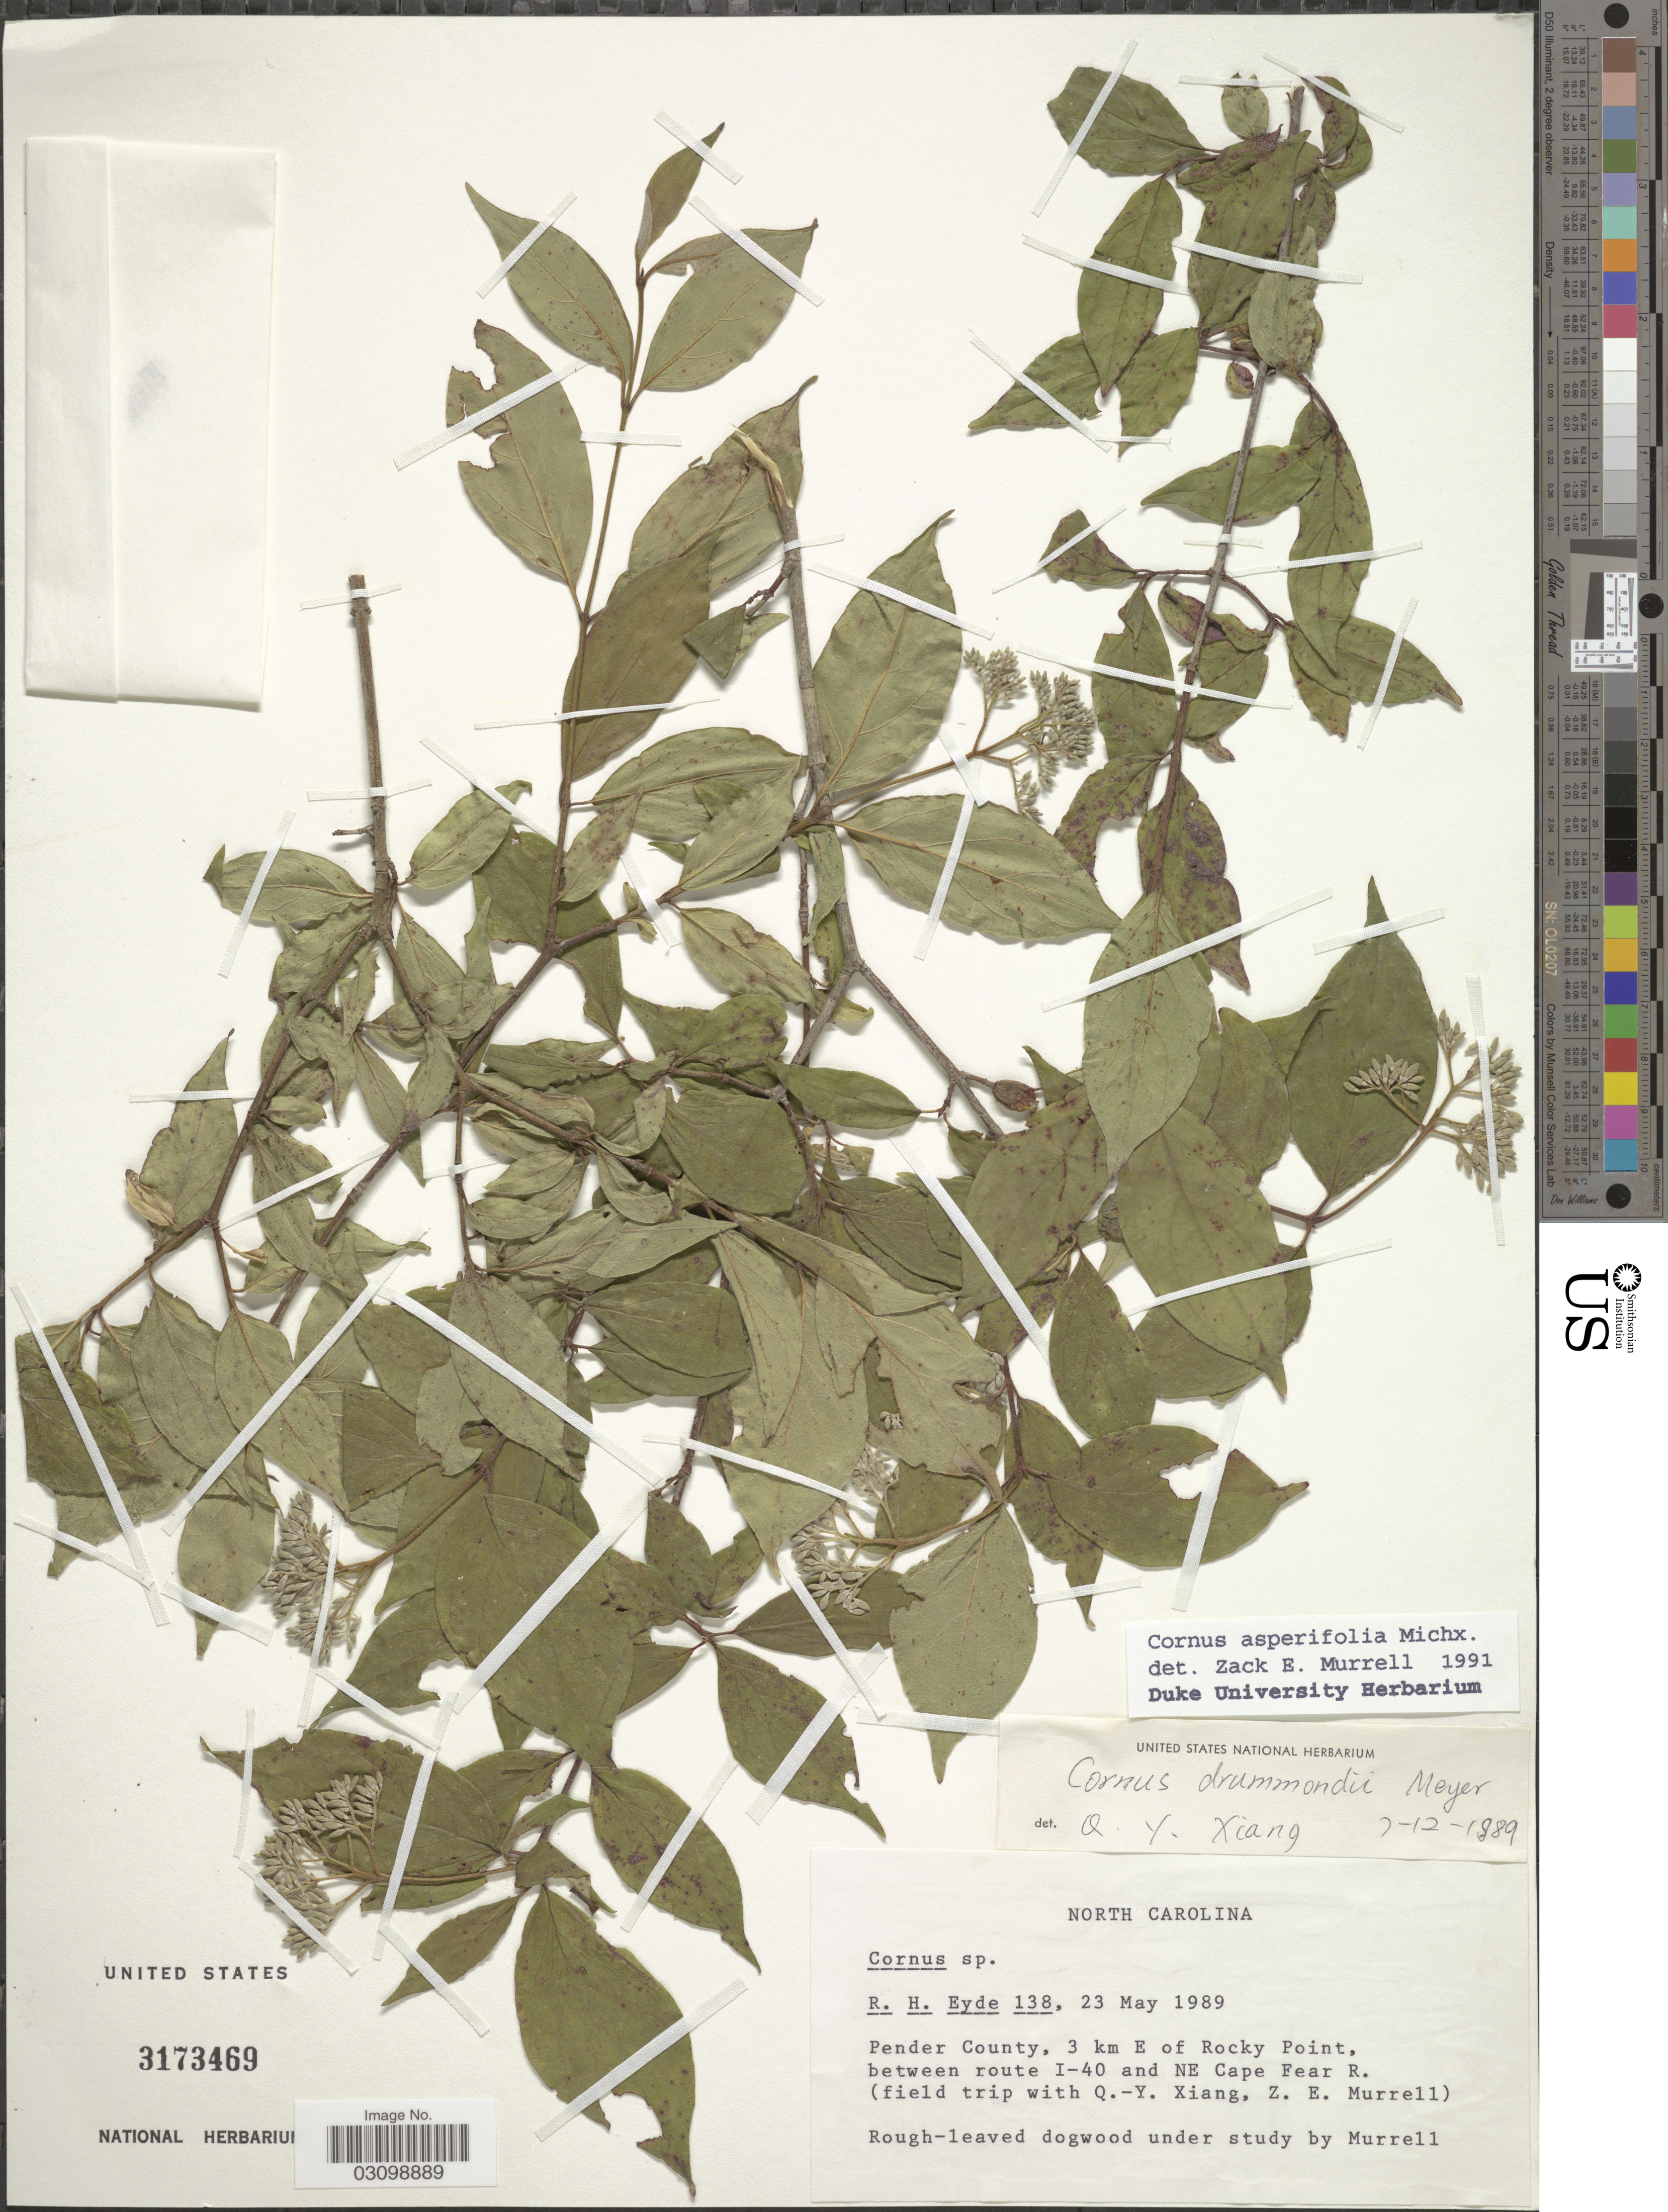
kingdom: Plantae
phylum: Tracheophyta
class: Magnoliopsida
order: Cornales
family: Cornaceae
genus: Cornus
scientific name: Cornus asperifolia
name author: Michx.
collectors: R. H. Eyde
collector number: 138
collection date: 1989-05-23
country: United States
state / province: South Carolina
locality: Pender County, 3 km E of Rocky Point, between route I-40 and NE Cape Fear R.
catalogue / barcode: US 3173469